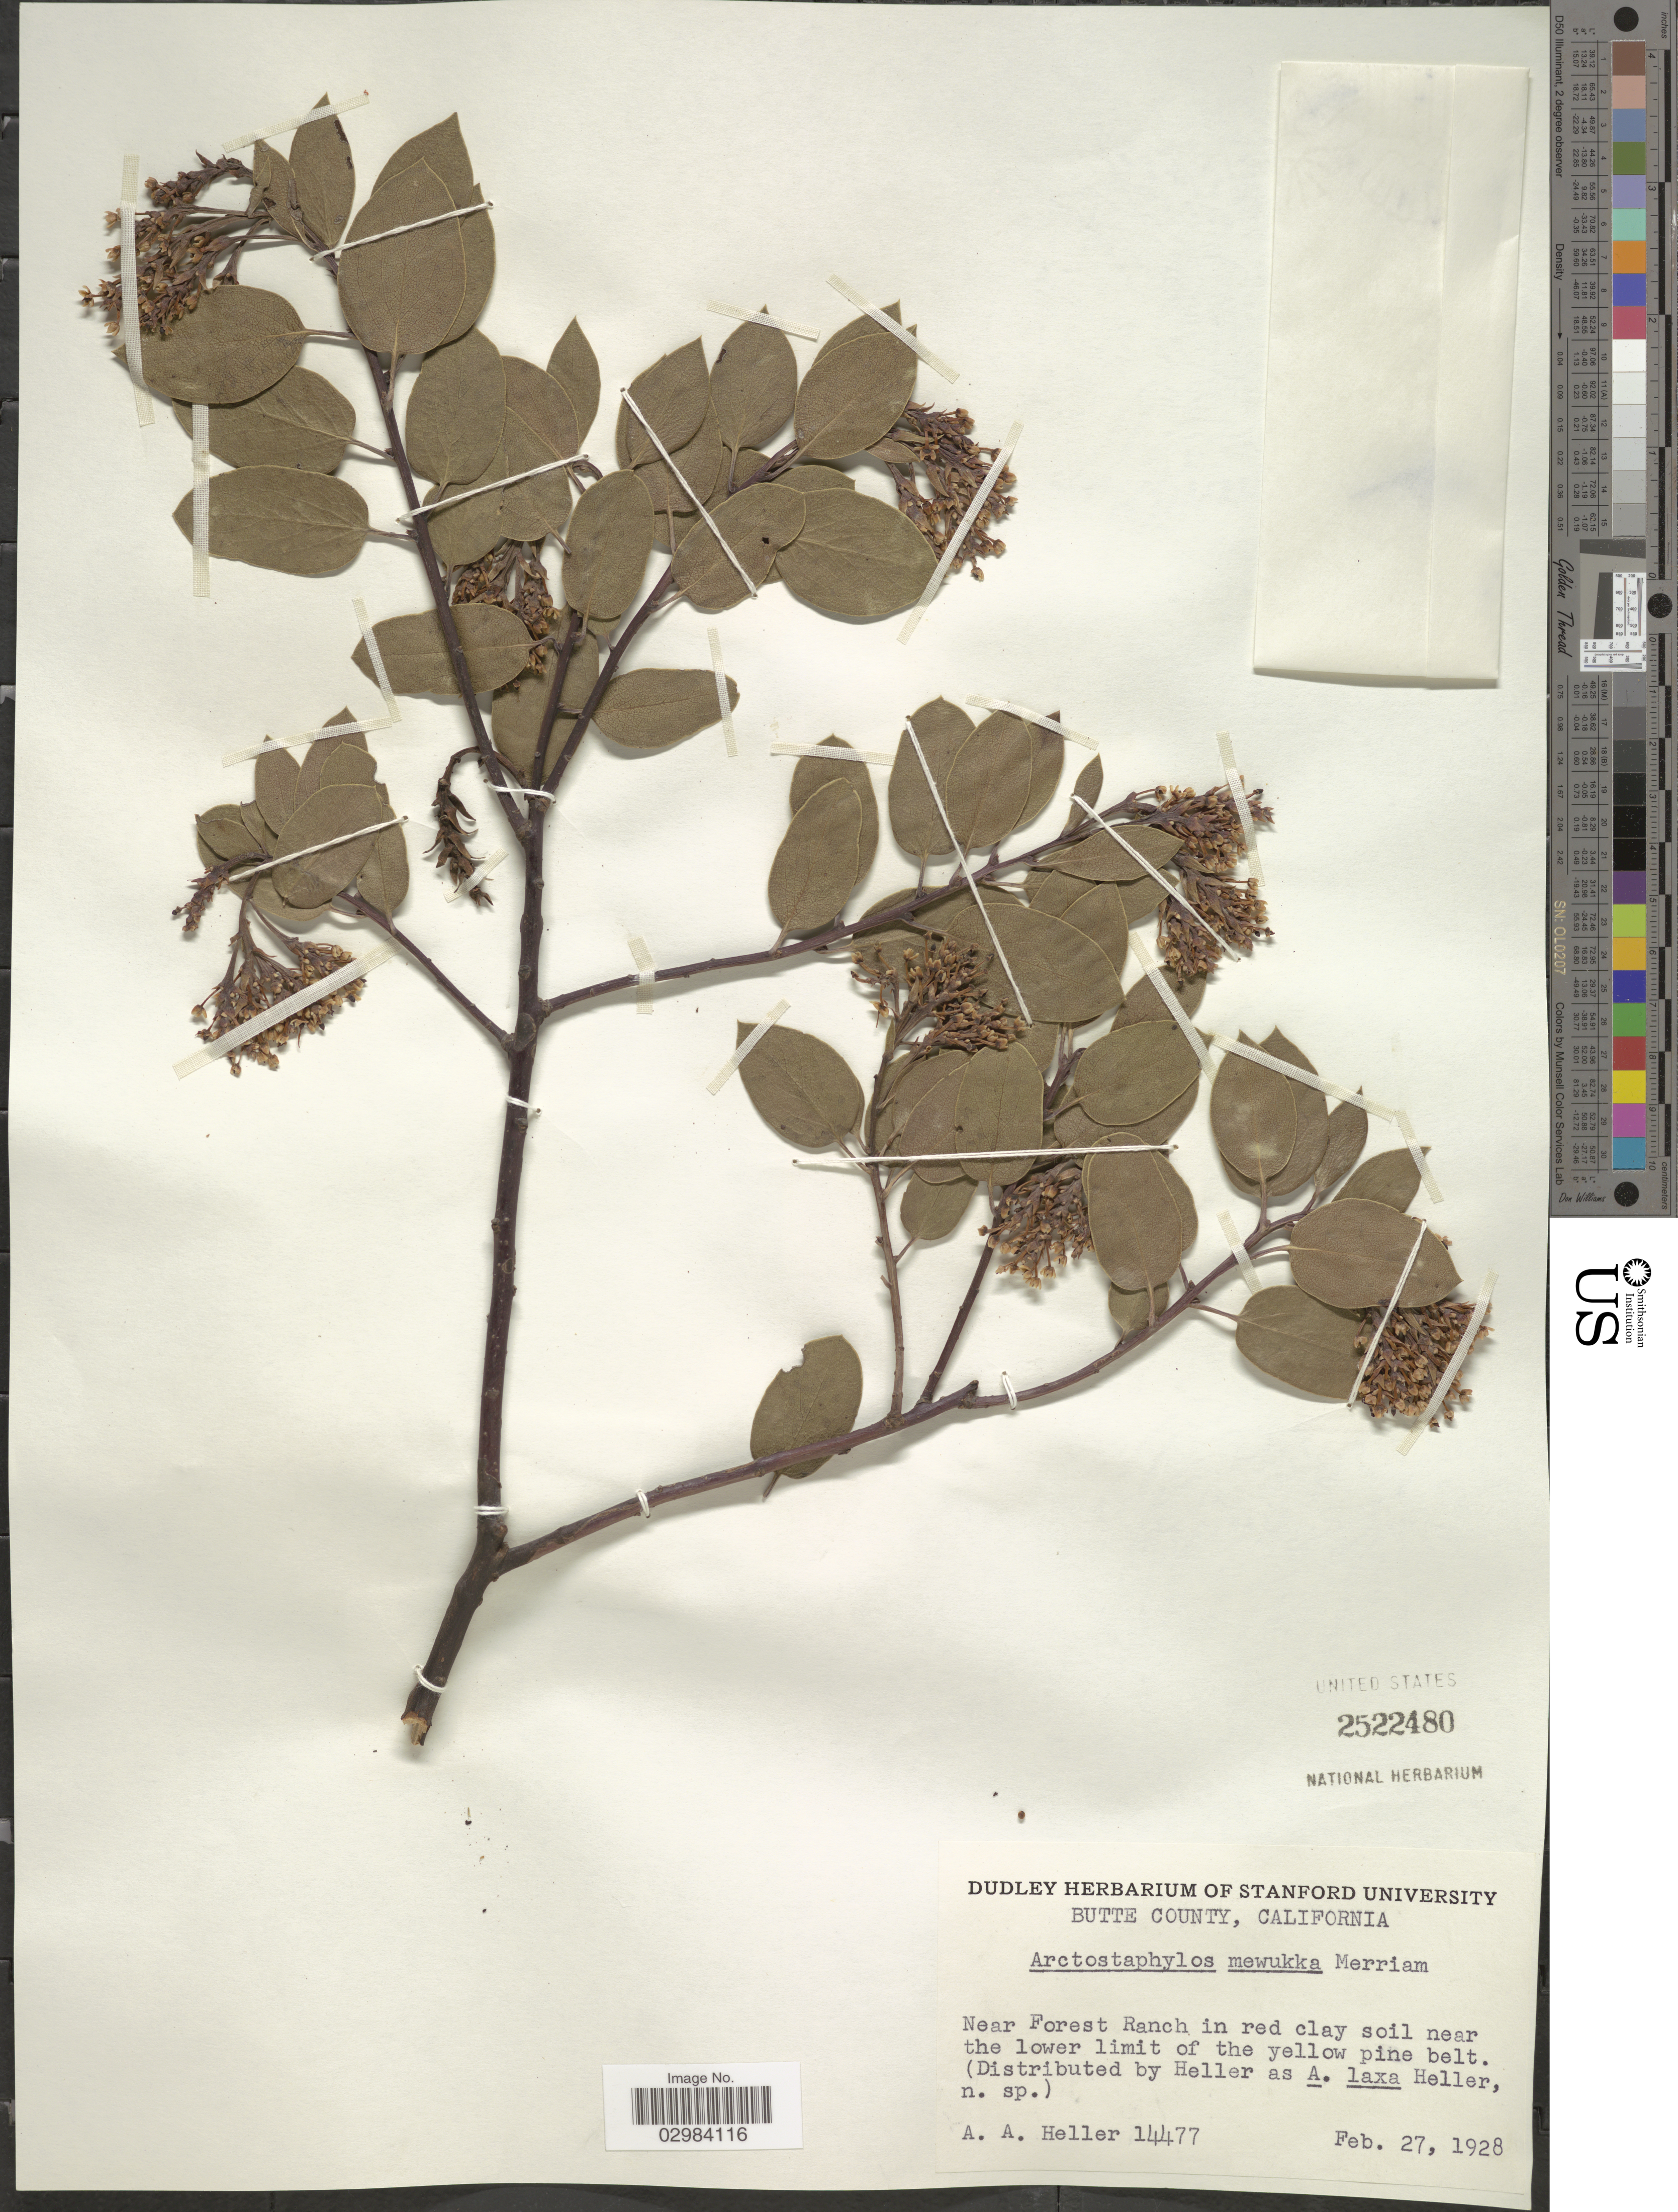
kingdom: Plantae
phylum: Tracheophyta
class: Magnoliopsida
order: Ericales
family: Ericaceae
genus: Arctostaphylos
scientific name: Arctostaphylos mewukka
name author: Merriam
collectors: A. A. Heller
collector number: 14477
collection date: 1928-02-27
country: United States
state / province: California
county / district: Butte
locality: Butte County, Near Forest Ranch in red clay soil near the lower limit of the yellow pine belt.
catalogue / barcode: US 2522480